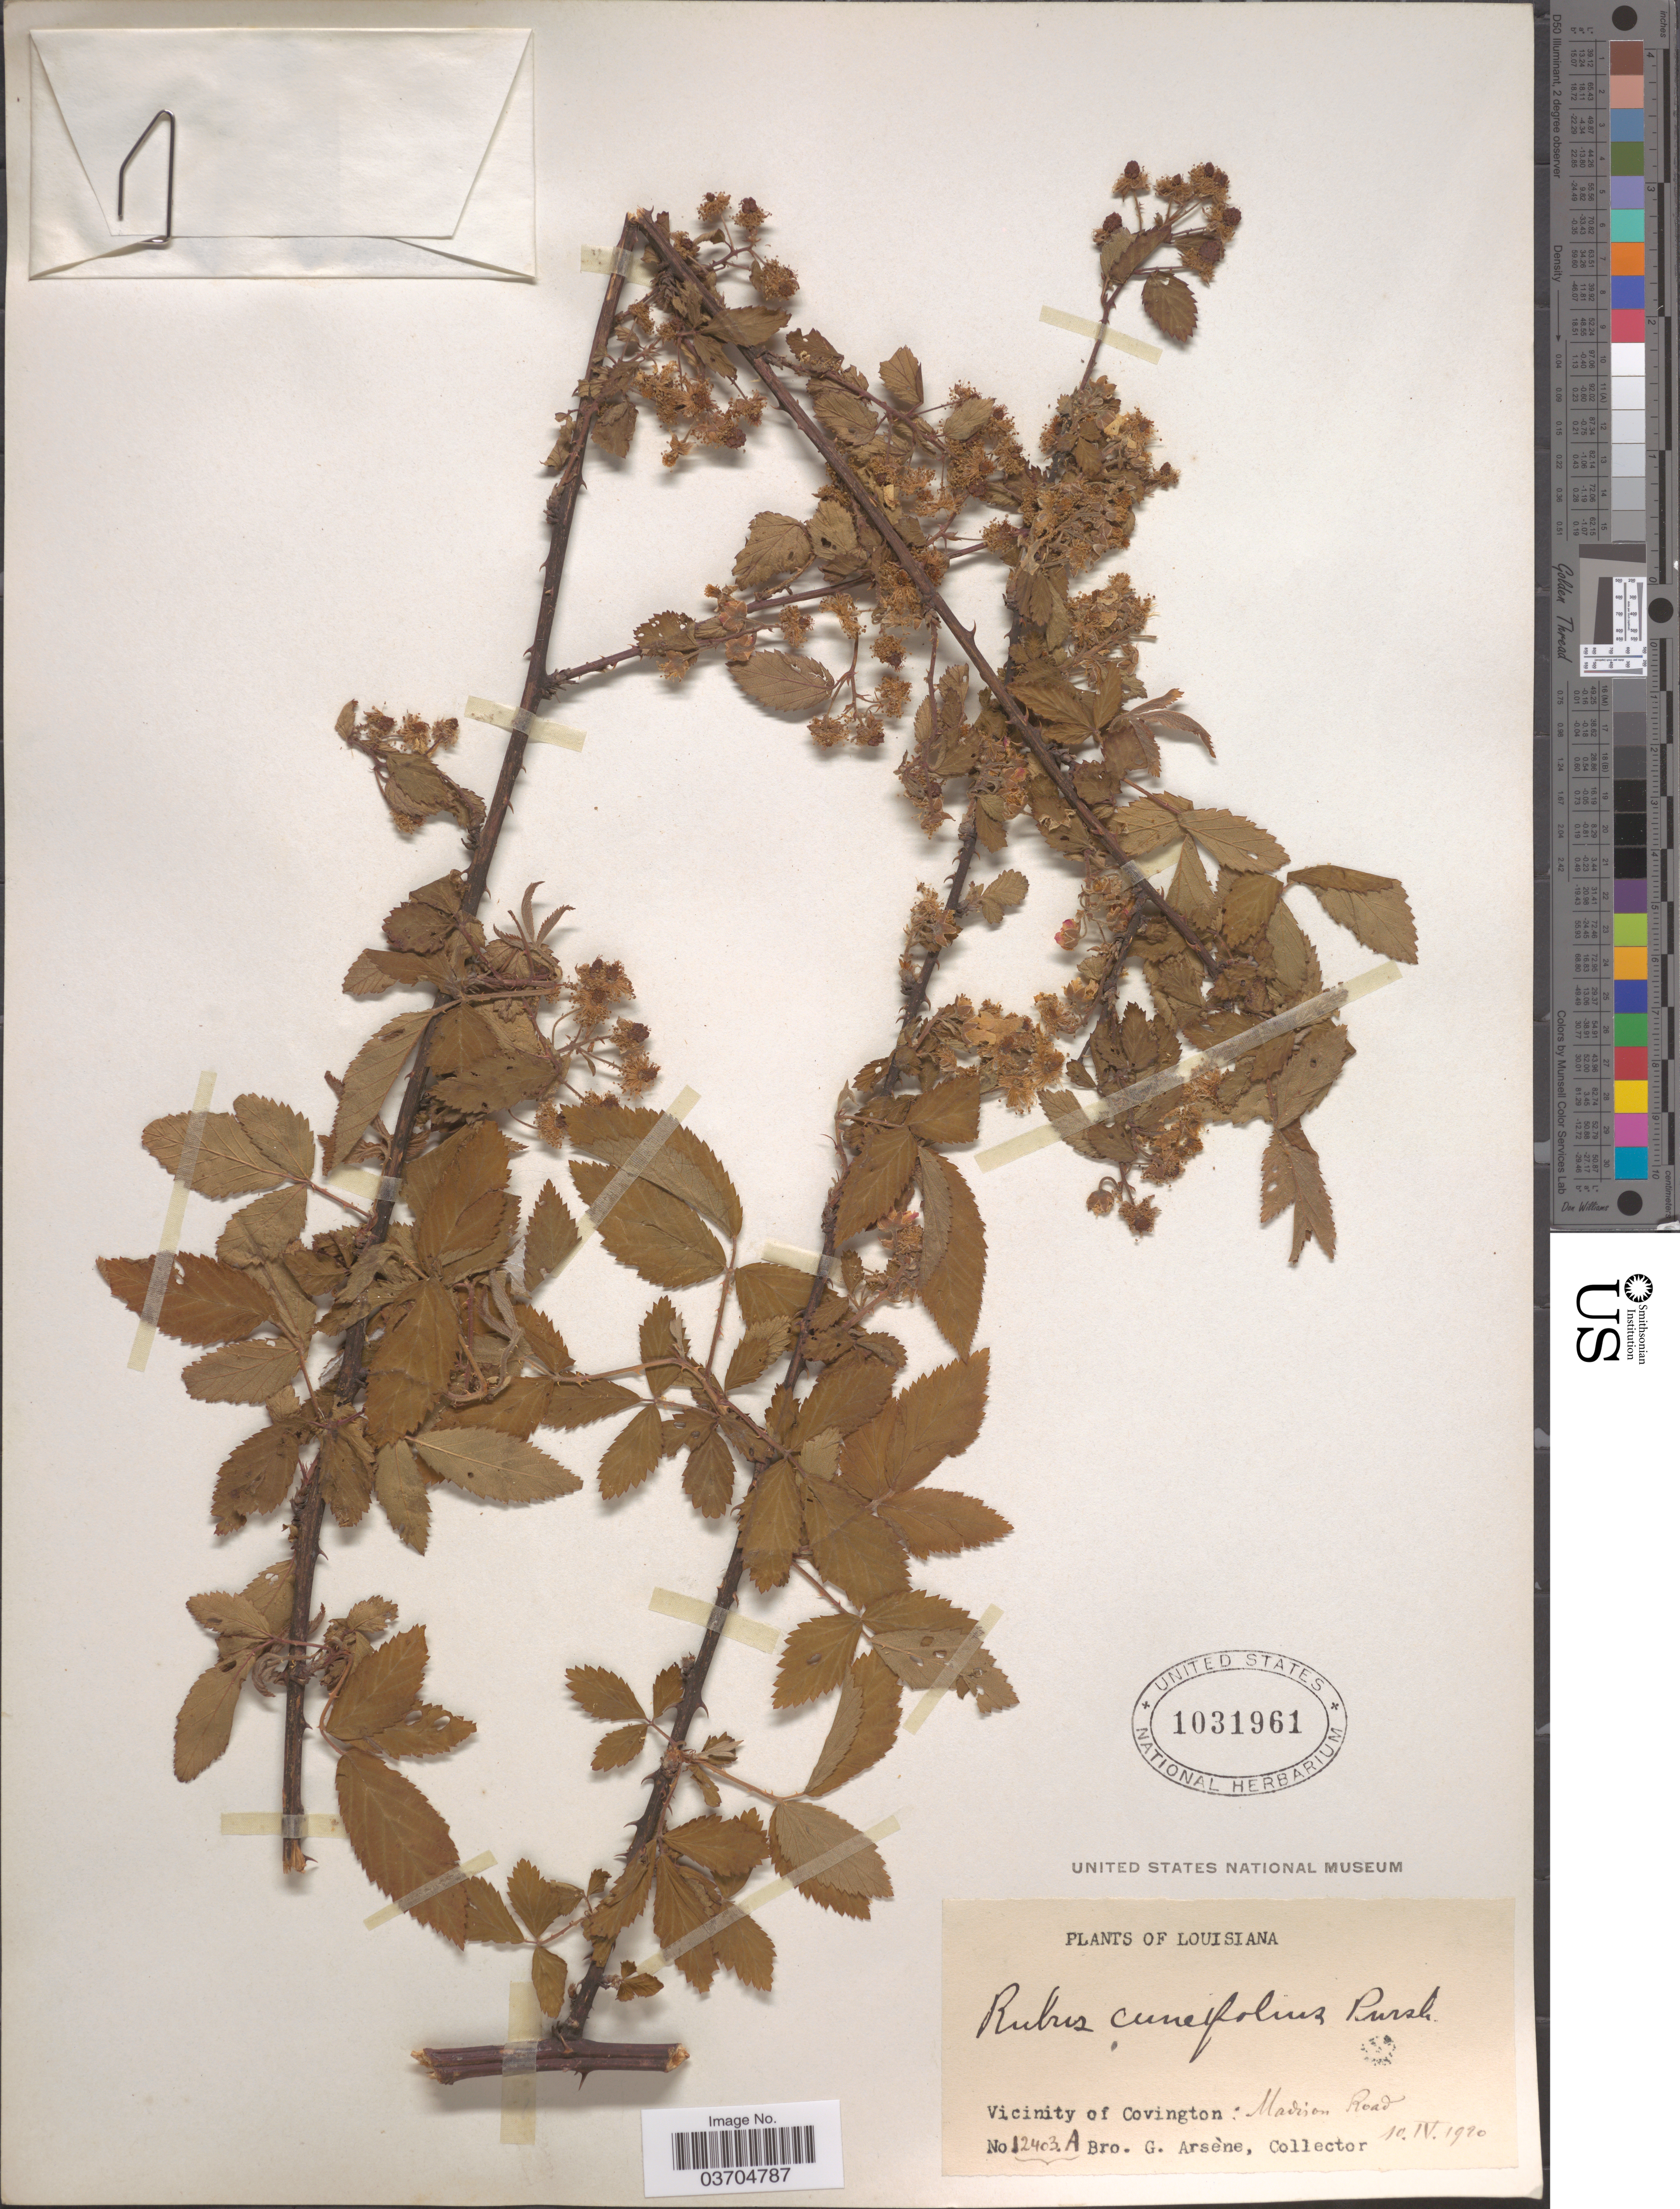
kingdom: Plantae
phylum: Tracheophyta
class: Magnoliopsida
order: Rosales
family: Rosaceae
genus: Rubus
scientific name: Rubus cuneifolius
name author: Pursh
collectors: Bro. G. Arsène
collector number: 12403A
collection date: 1920-04-10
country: United States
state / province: Louisiana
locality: Vicinity of Covington. Madison Road.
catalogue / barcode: US 1031961